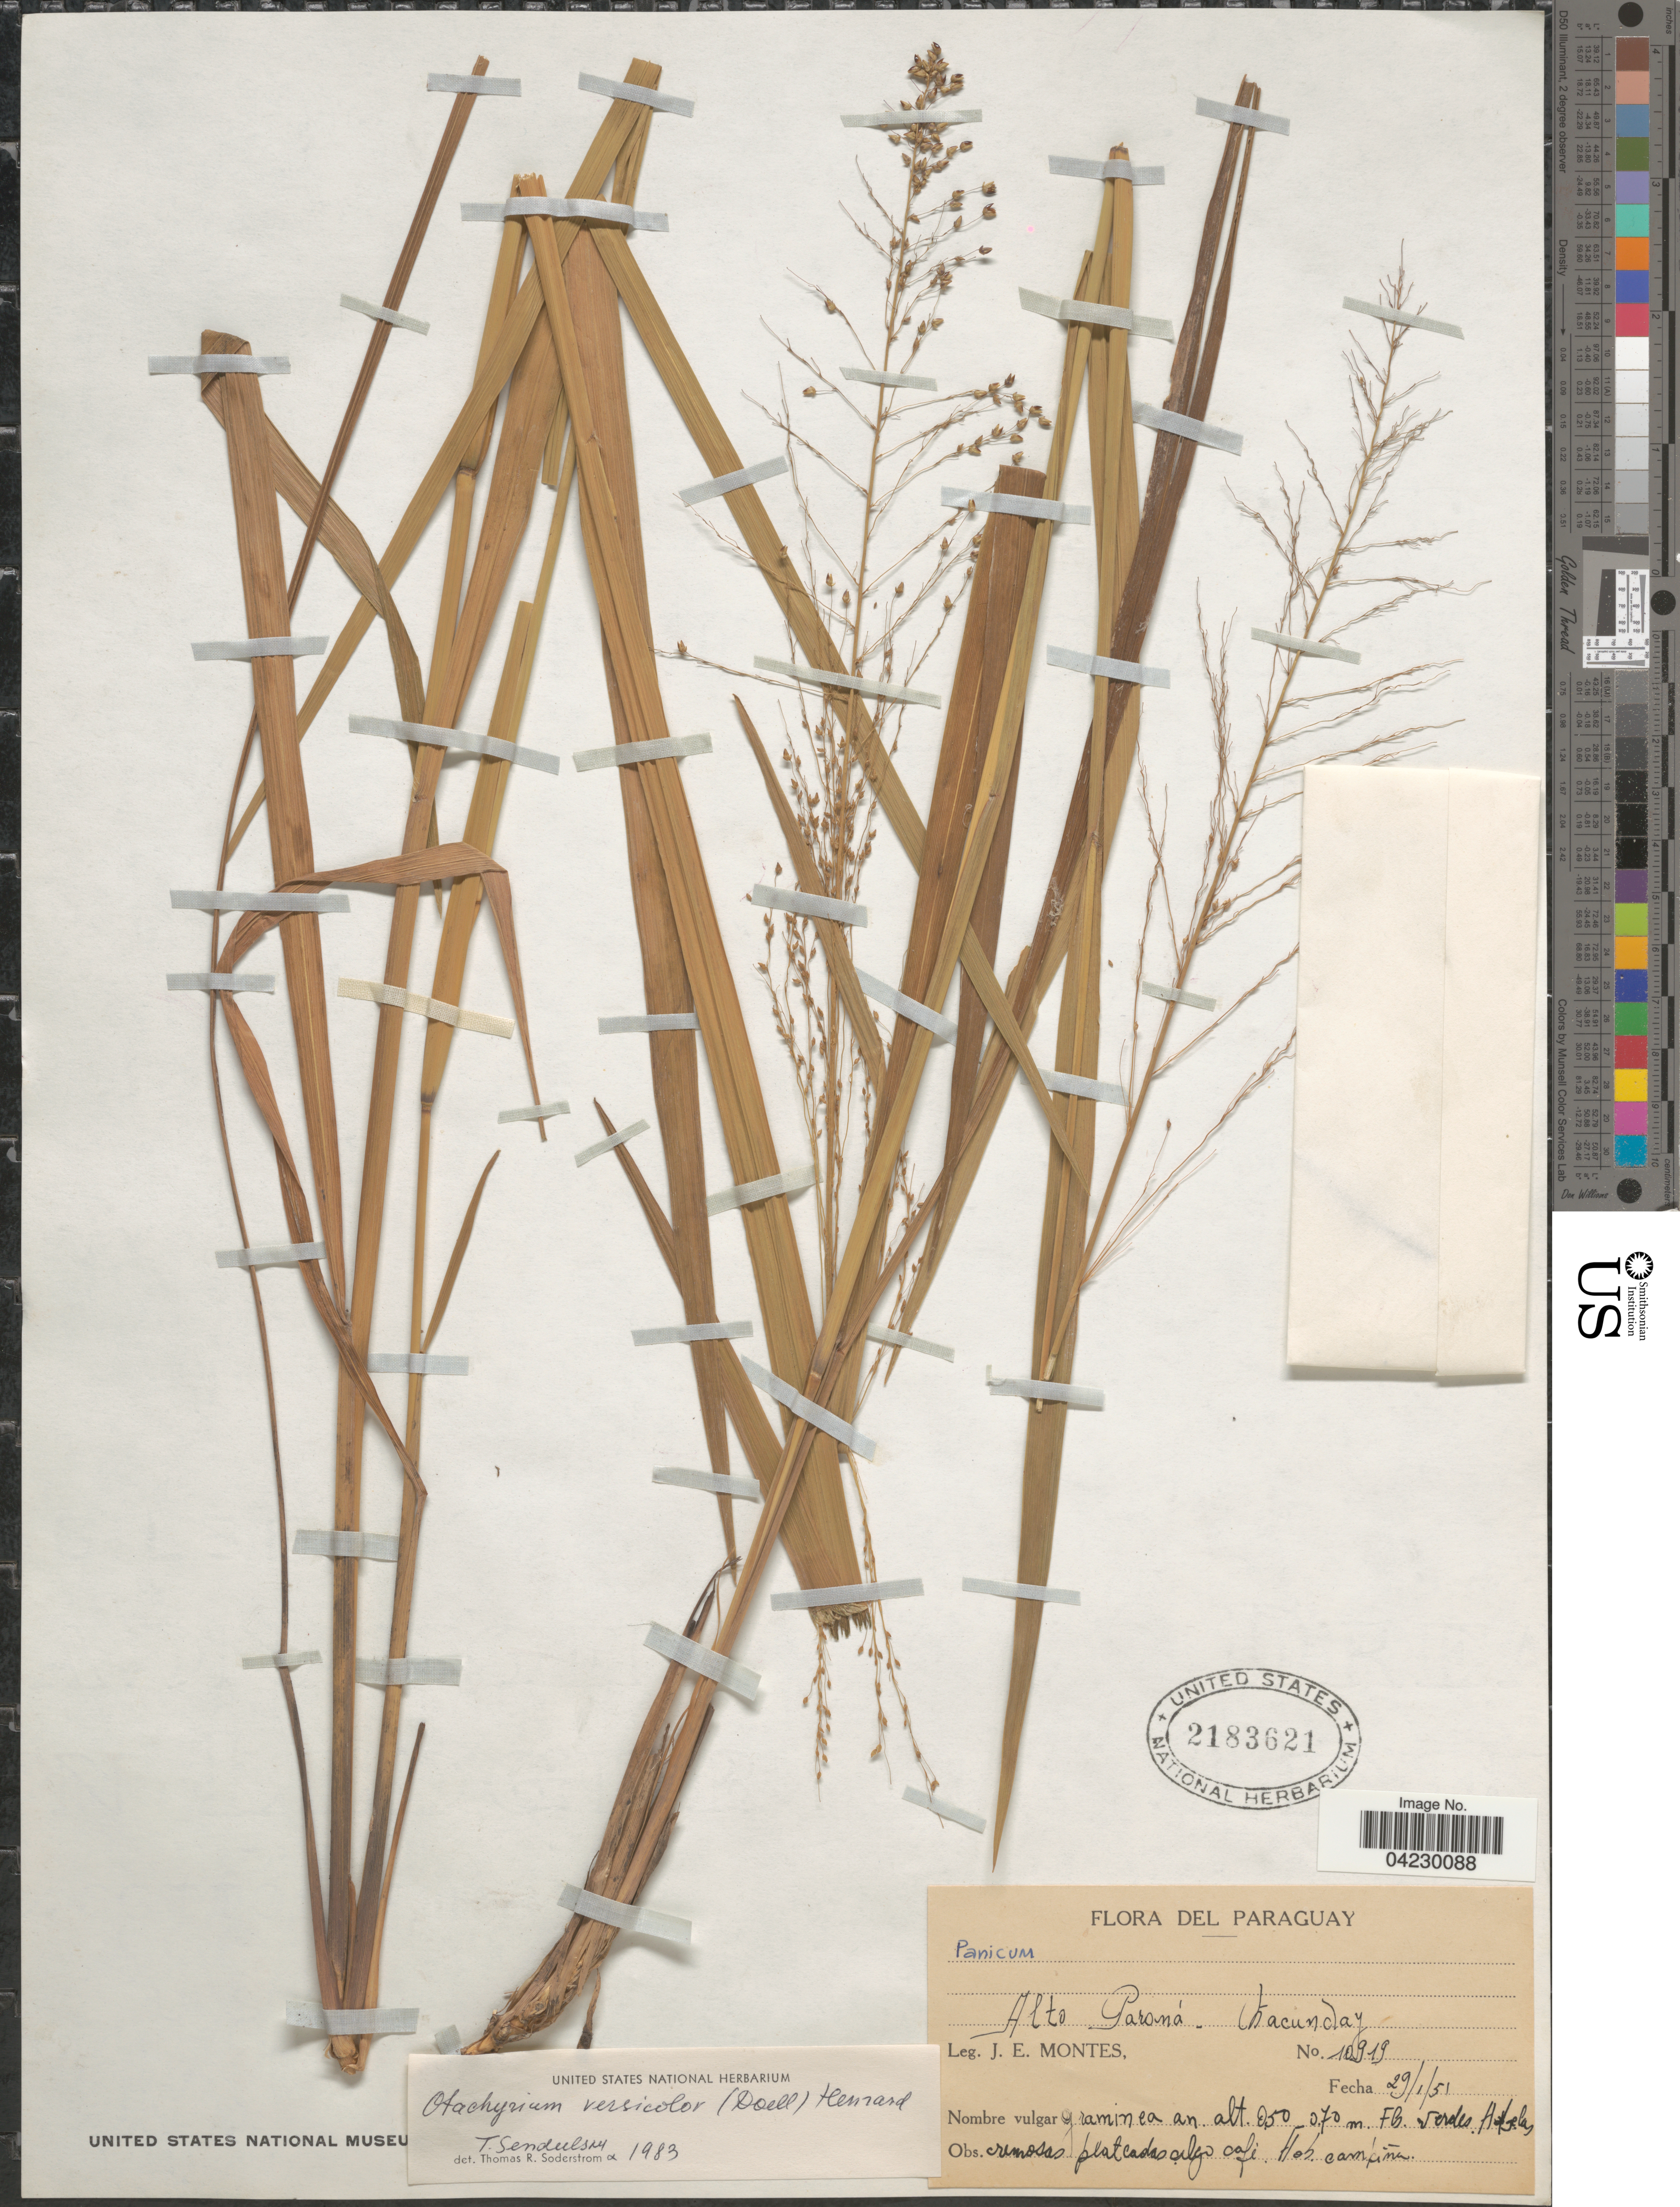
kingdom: Plantae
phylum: Tracheophyta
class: Liliopsida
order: Poales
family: Poaceae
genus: Otachyrium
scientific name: Otachyrium versicolor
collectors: J. E. Montes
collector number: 10919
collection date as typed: Transcribed d/m/y: 29/1/51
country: Paraguay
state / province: Alto Parana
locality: Ñacunday.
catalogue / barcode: US 2183621